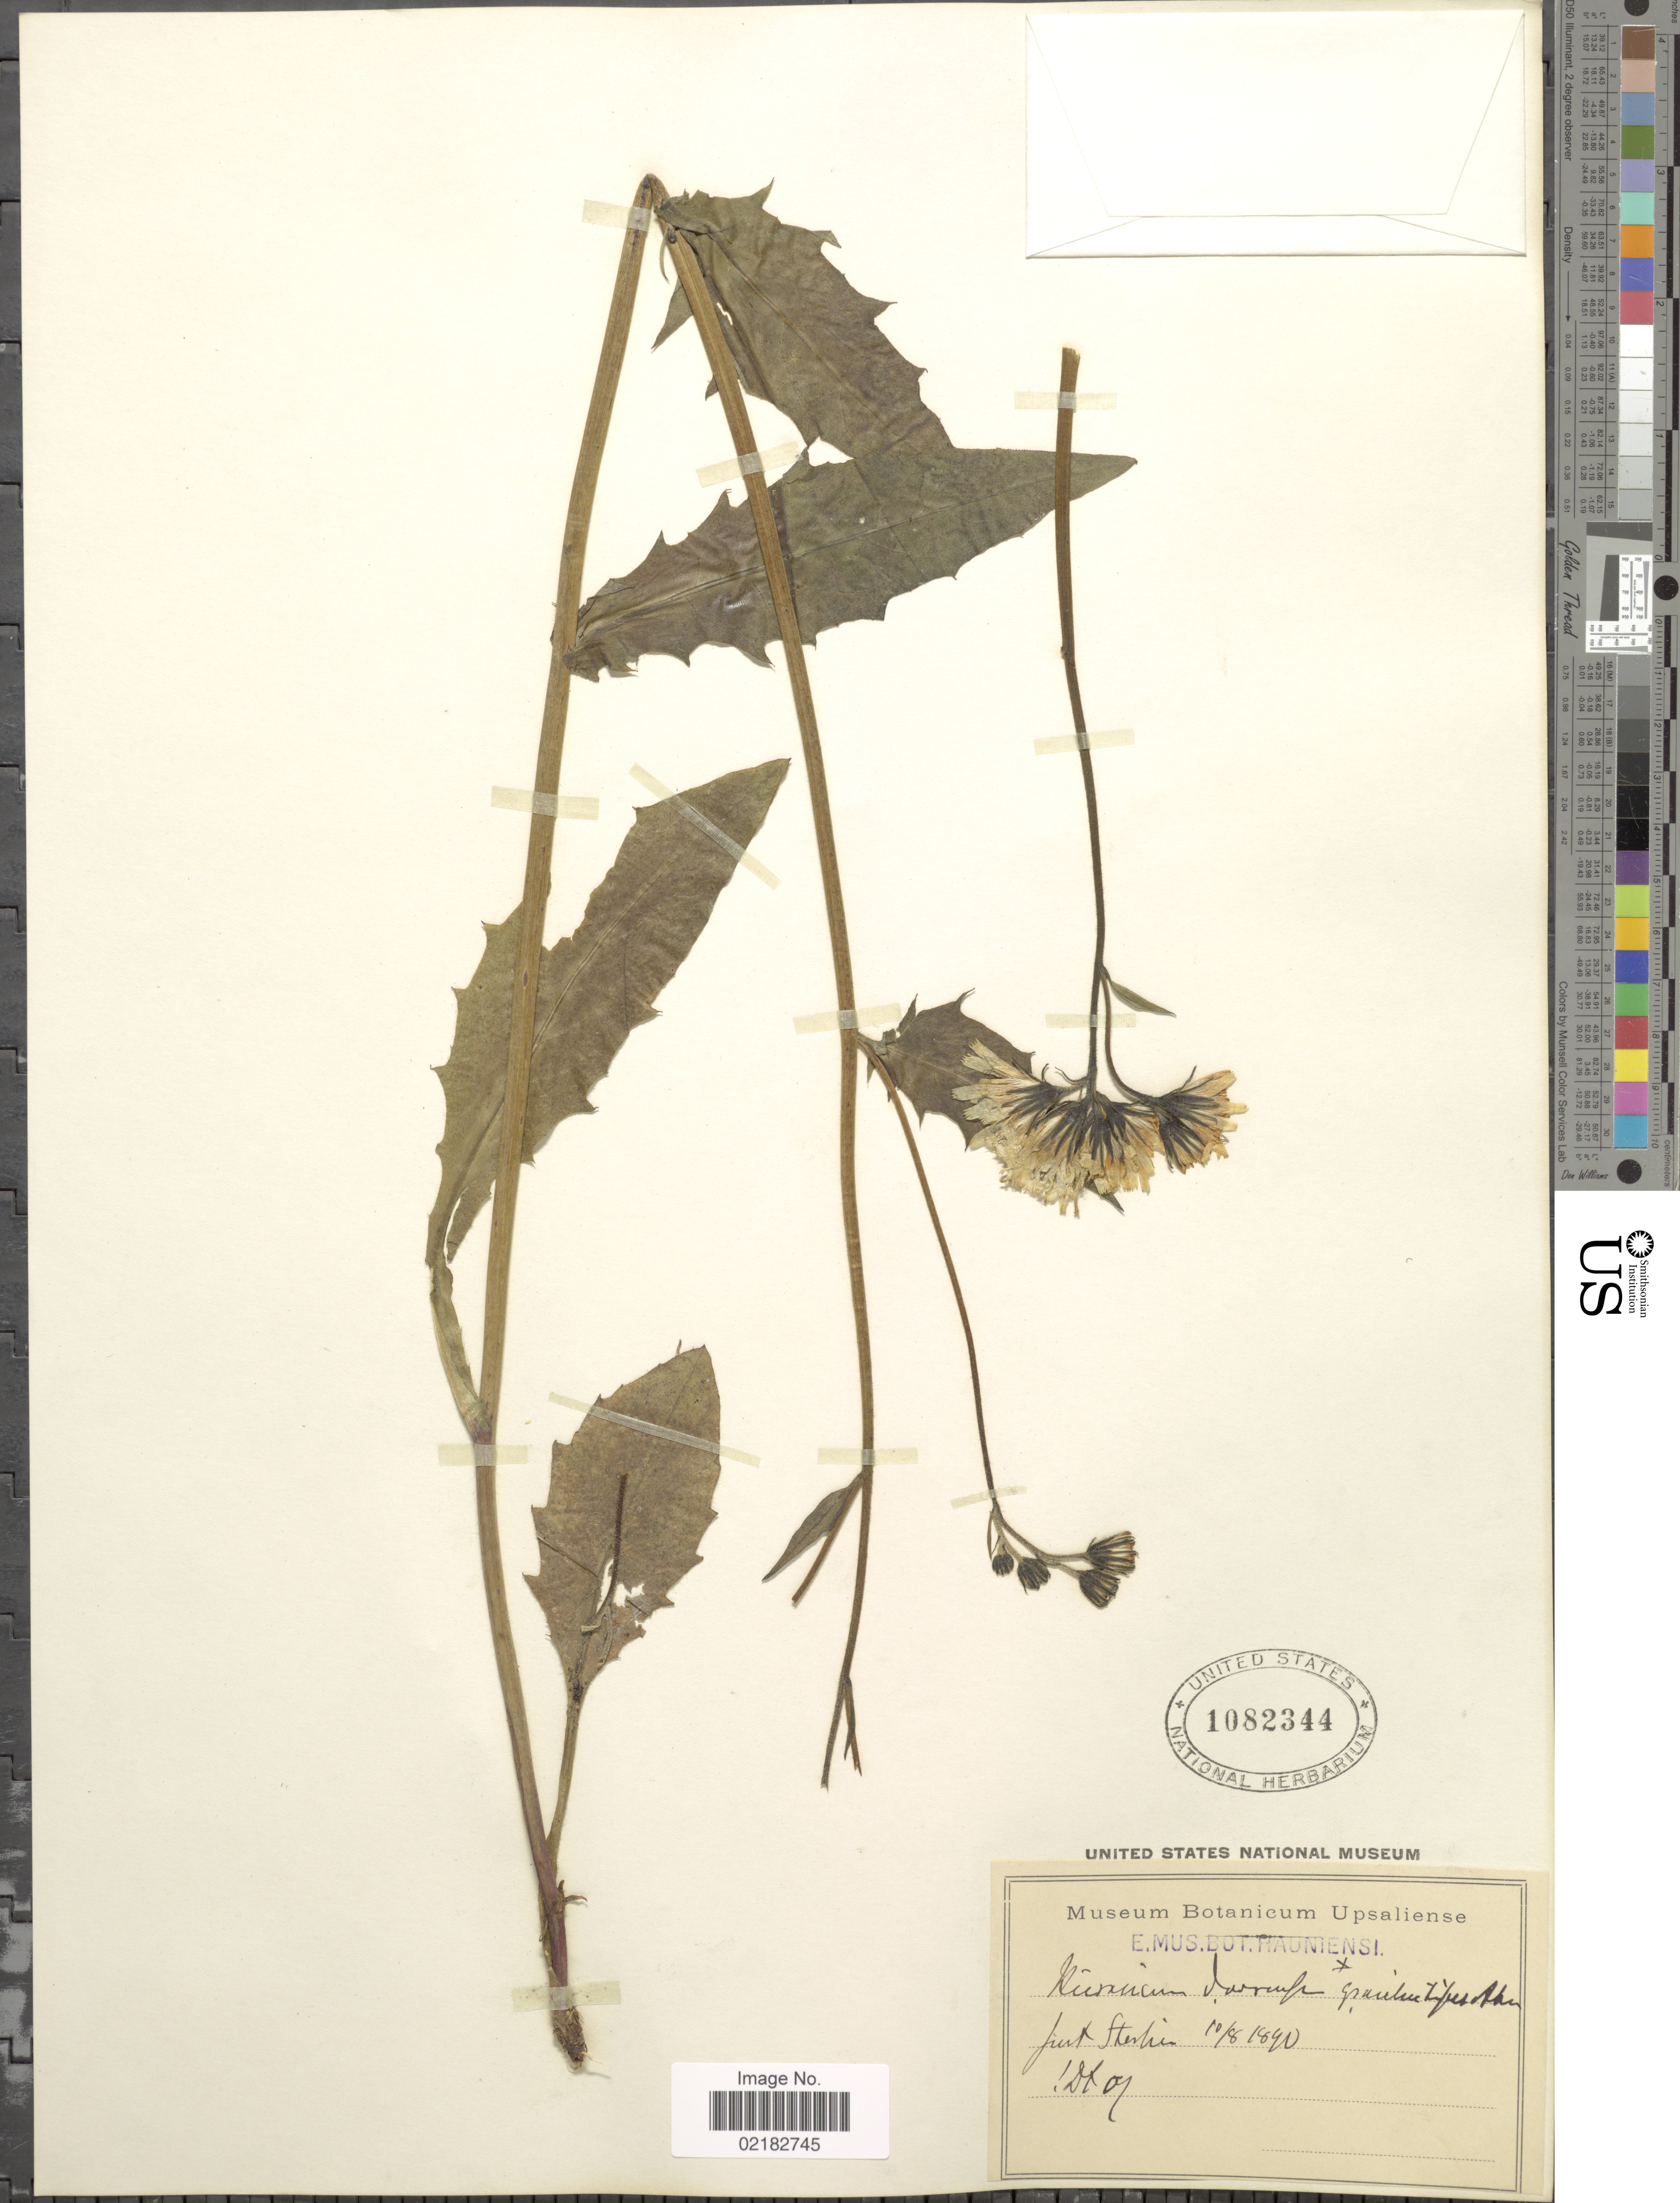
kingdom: Plantae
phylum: Tracheophyta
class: Magnoliopsida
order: Asterales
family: Asteraceae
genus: Hieracium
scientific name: Hieracium dovrense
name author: Fr.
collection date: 1890-08-10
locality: [illegible text] Fint Sterhin[interpreted]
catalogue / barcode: US 1082344